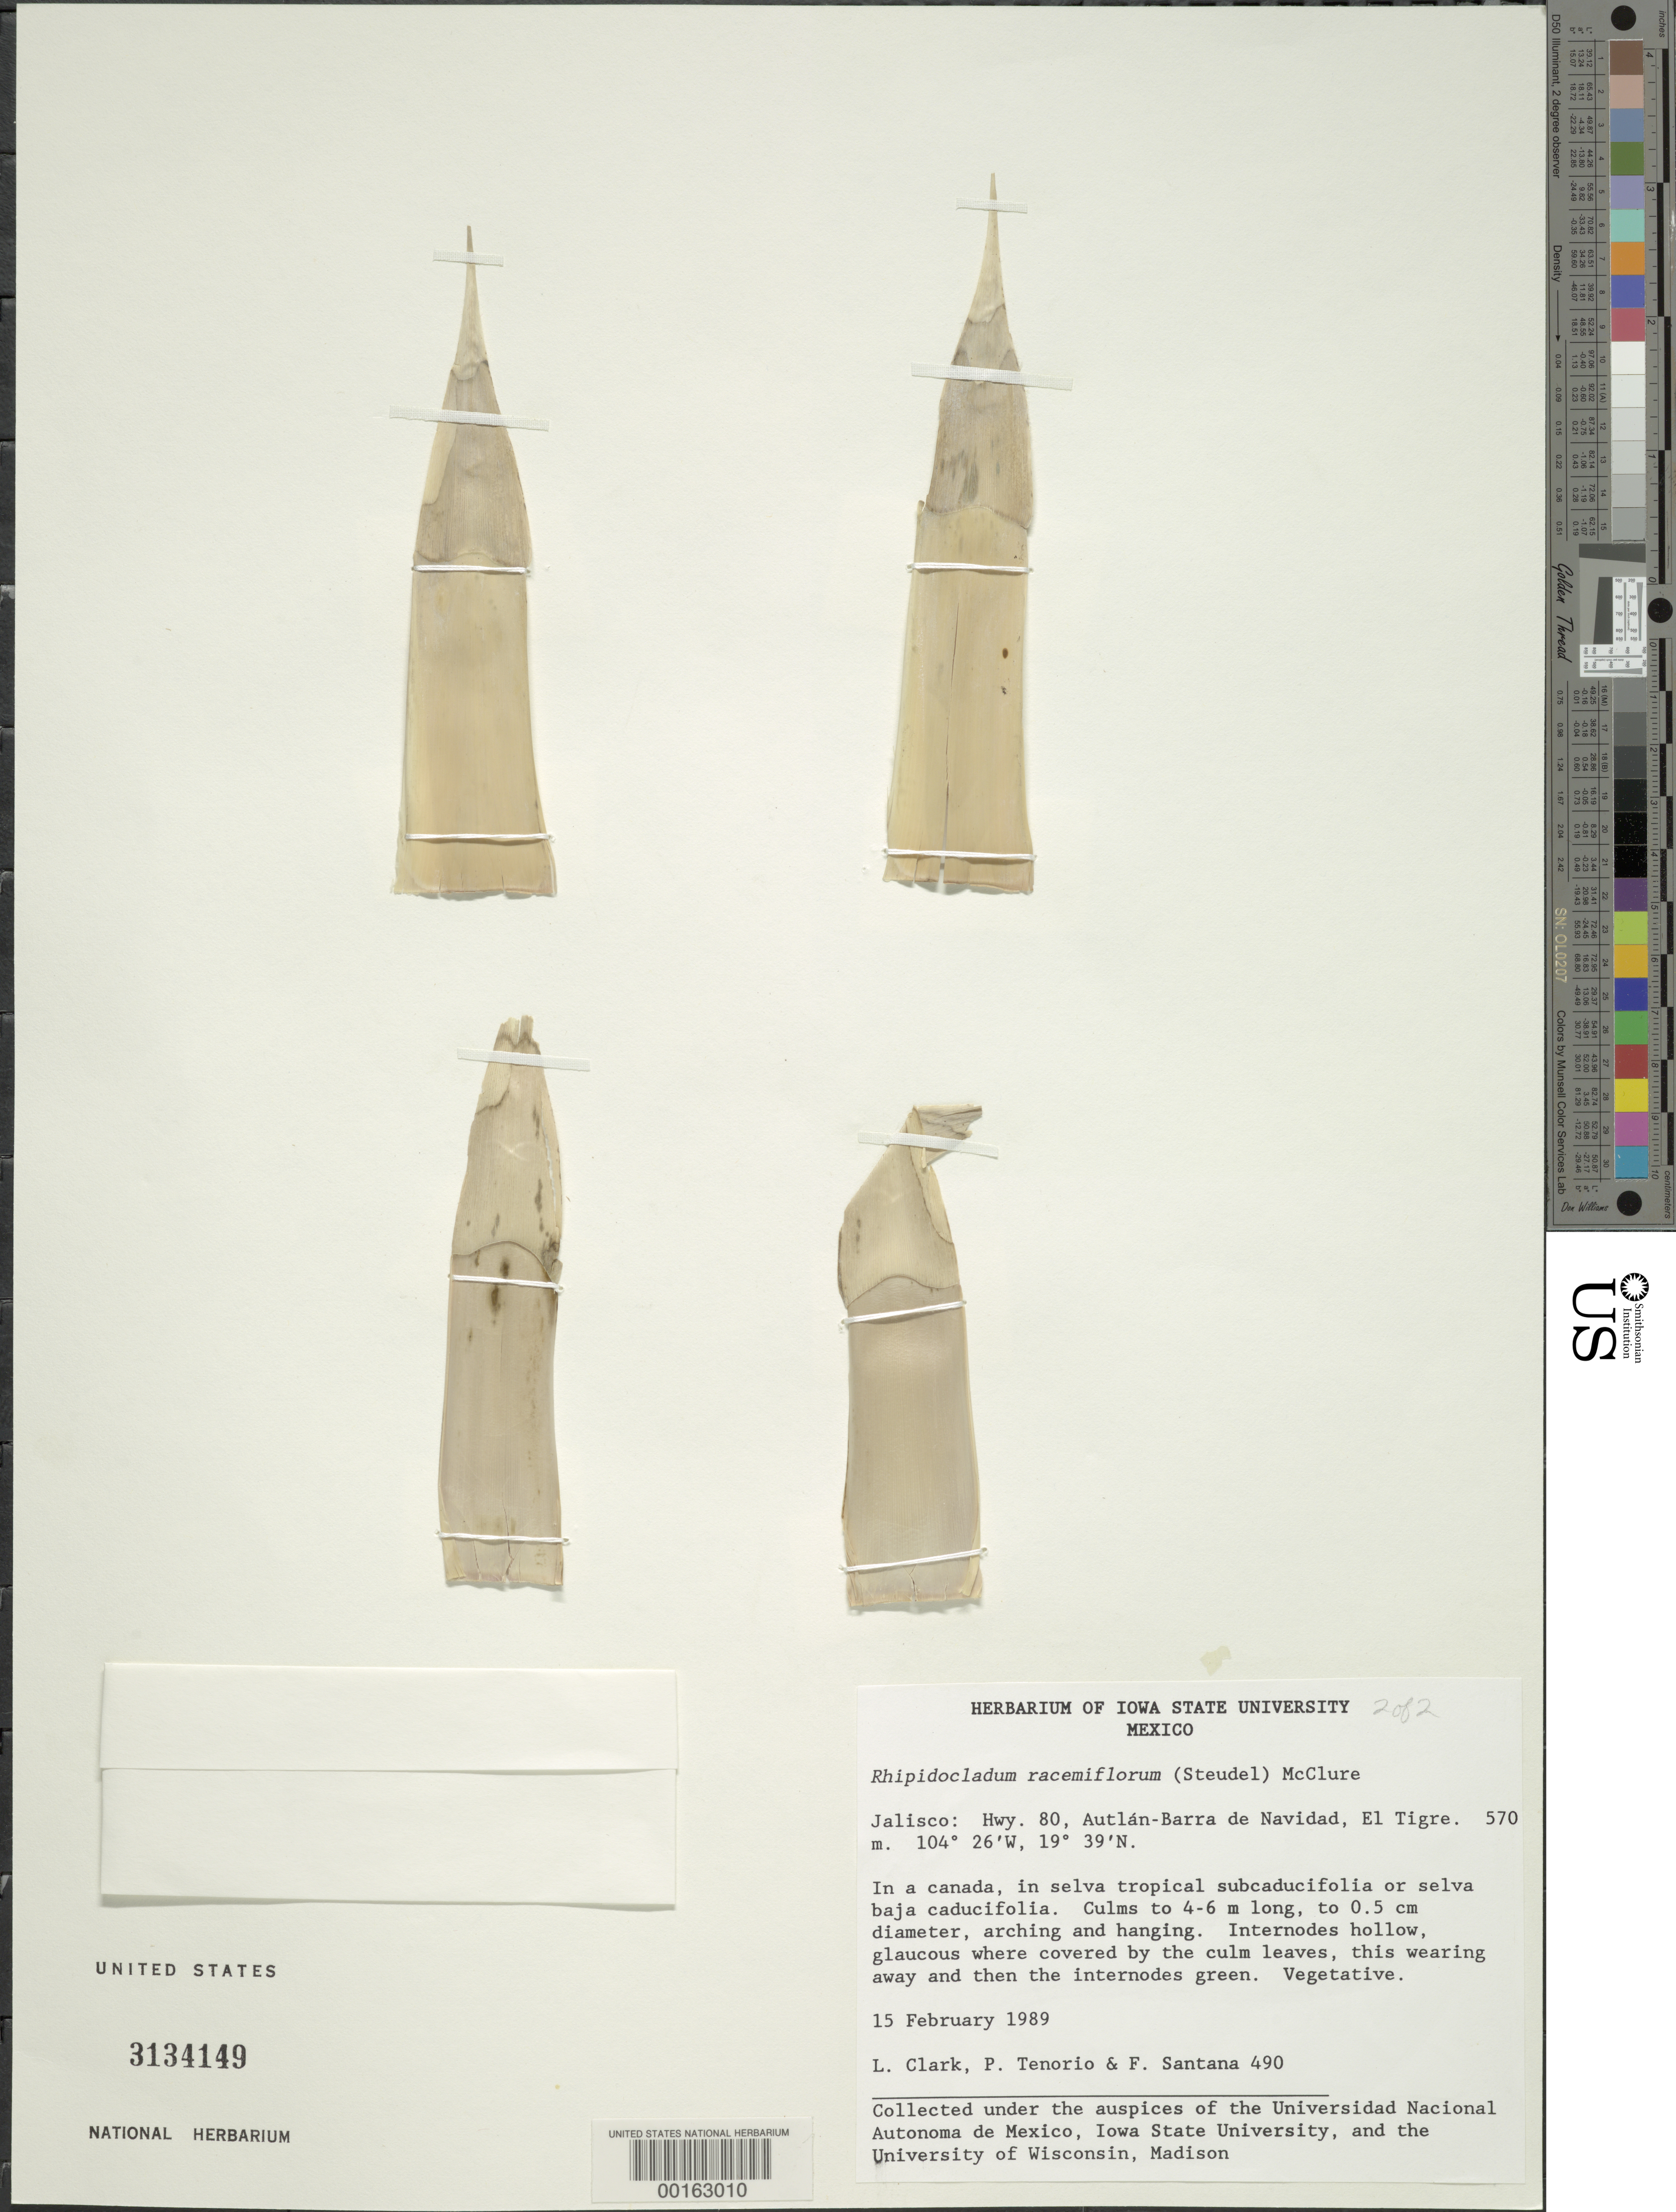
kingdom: Plantae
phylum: Tracheophyta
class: Liliopsida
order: Poales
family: Poaceae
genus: Rhipidocladum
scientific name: Rhipidocladum racemiflorum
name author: (Steud.) McClure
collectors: L. G. Clark, P. Tenorio L. & F. Santana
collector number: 490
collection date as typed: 15 Feb 1989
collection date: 1989-02-15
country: Mexico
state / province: Jalisco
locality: Hwy 80, Autlán - Barra de Navidad, El Tigre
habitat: In a canada, in selva tropical subcaducifolia or selva baja caducifolia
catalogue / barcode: US 3134149